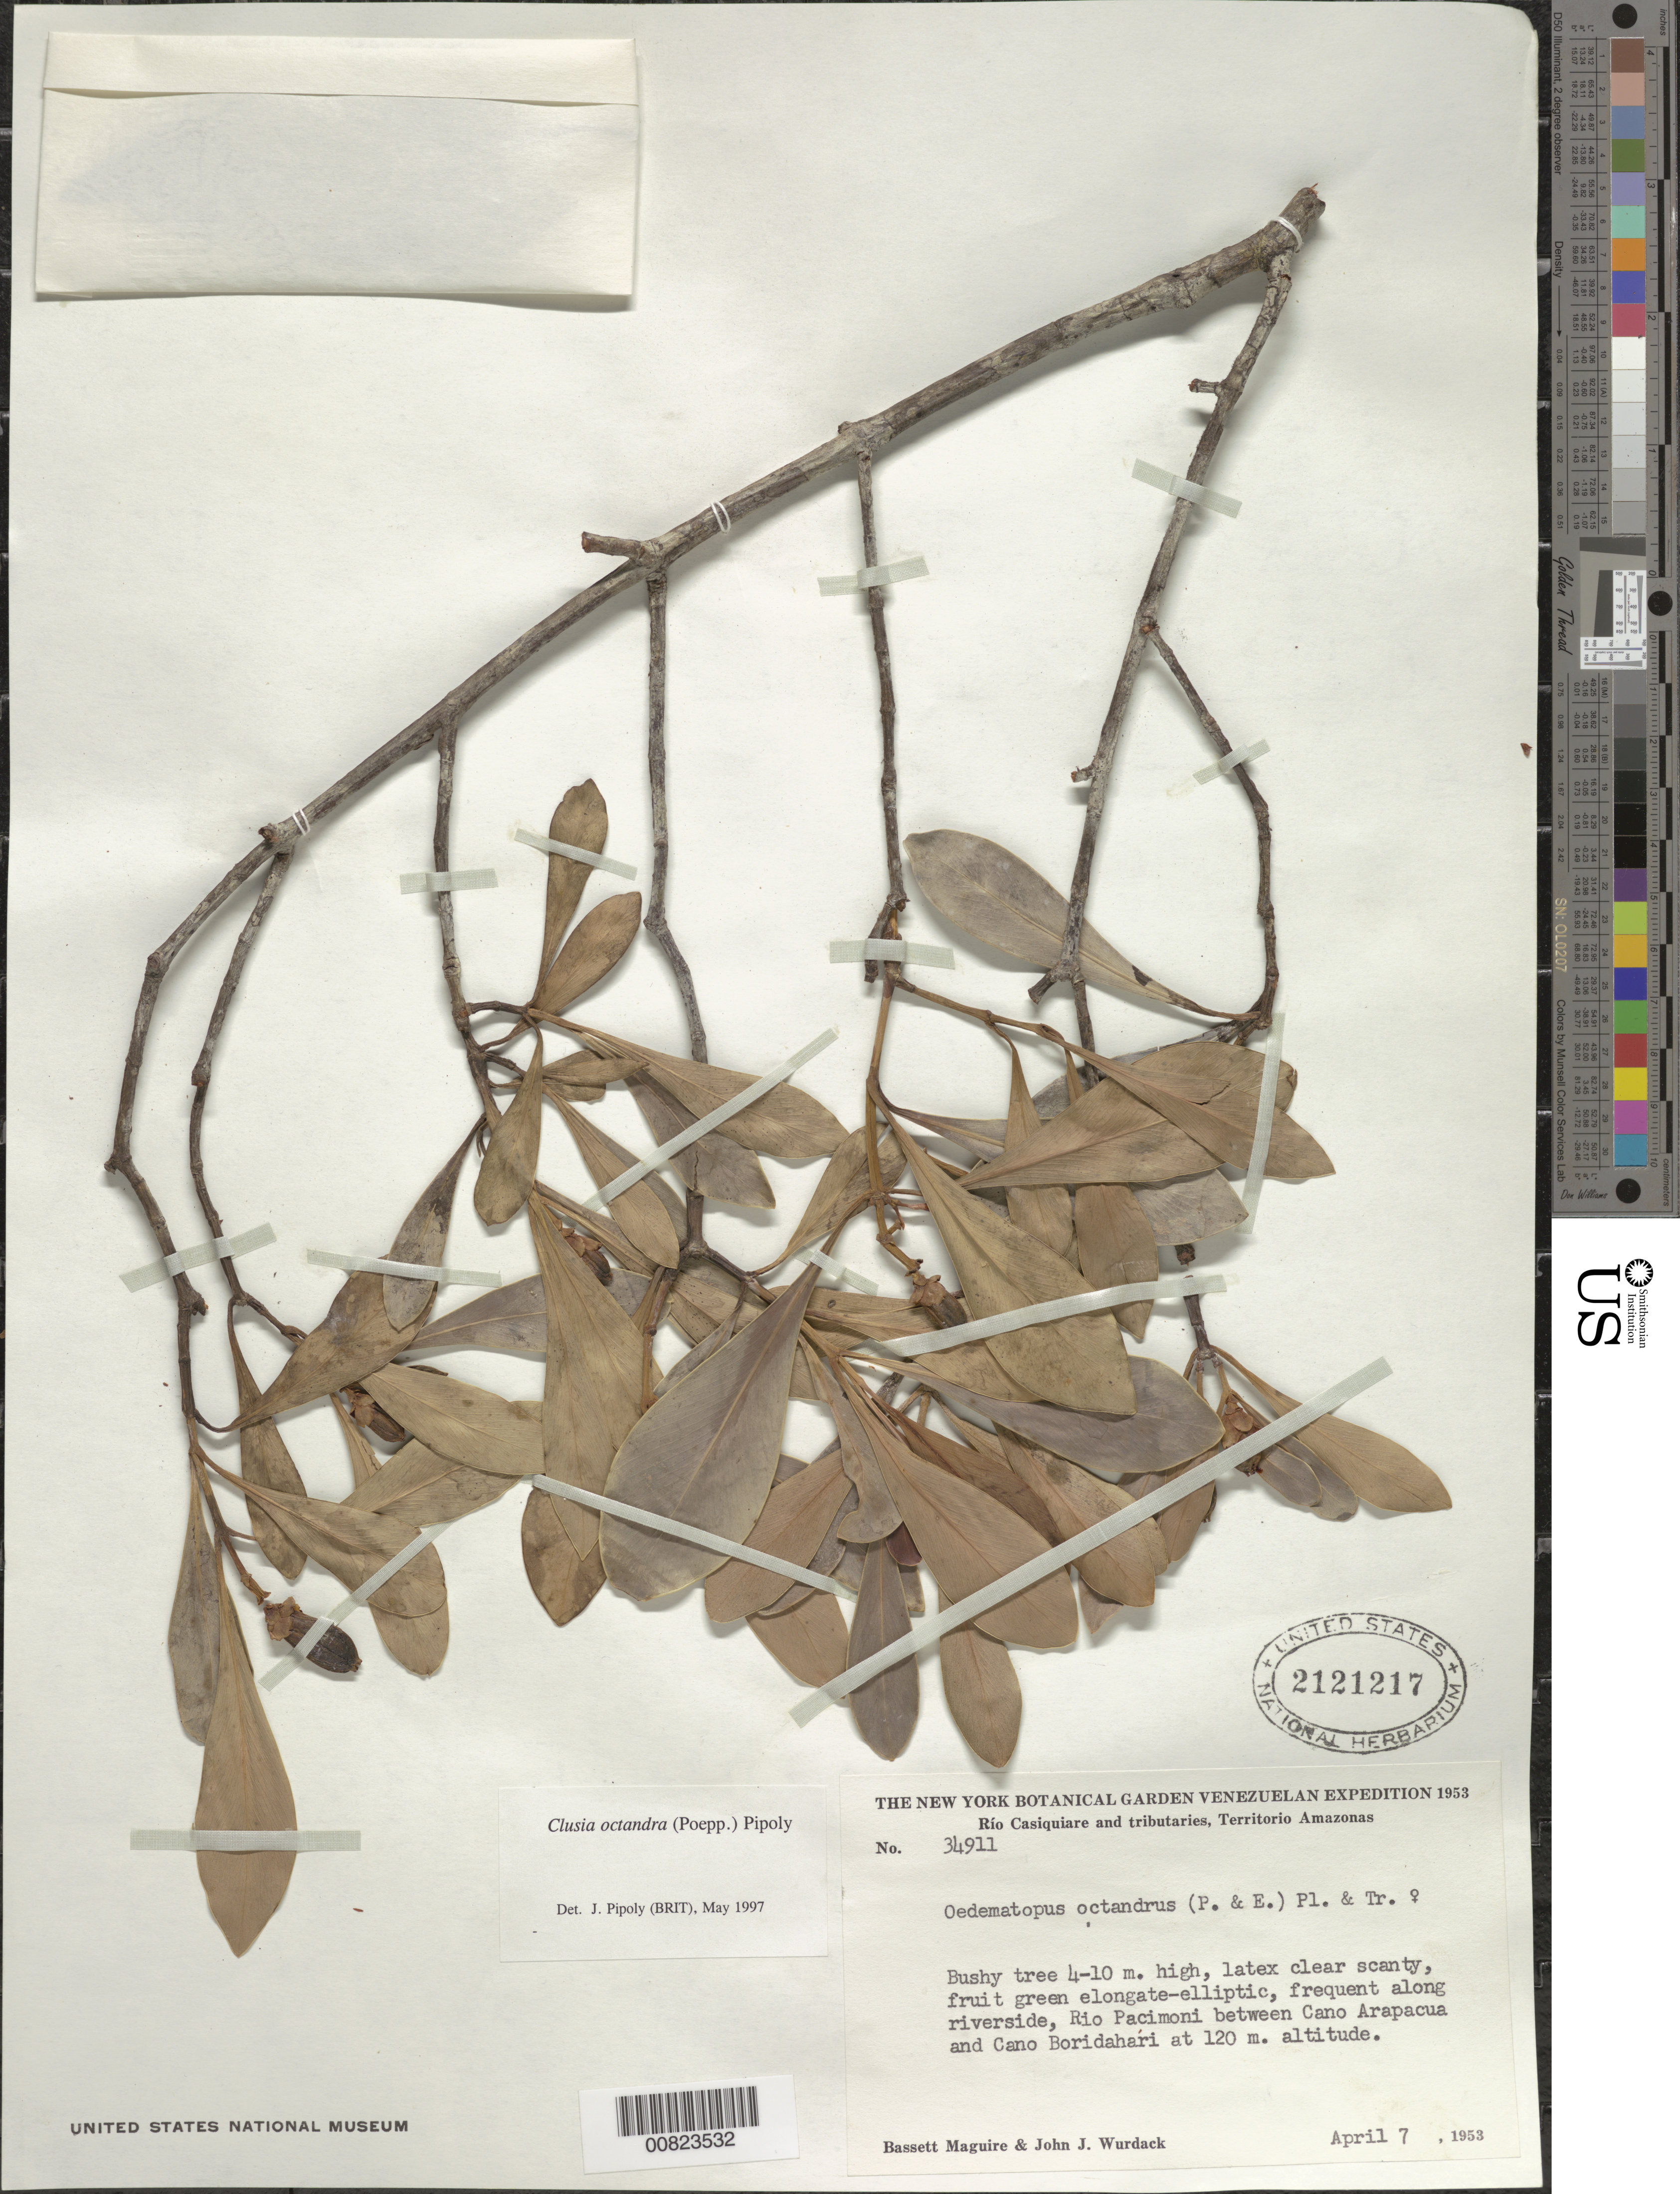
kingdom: Plantae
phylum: Tracheophyta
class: Magnoliopsida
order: Malpighiales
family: Clusiaceae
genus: Clusia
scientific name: Clusia octandra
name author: (Poepp.) Pipoly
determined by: Pipoly, J. J., III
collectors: B. Maguire & J. J. Wurdack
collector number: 34911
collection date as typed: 7-Apr-53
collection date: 1953-04-07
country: Venezuela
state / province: Amazonas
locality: Río Pacimoni, between Caño Arapacua and Caño Boridahari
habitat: Riverside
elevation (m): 120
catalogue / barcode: US 2121217